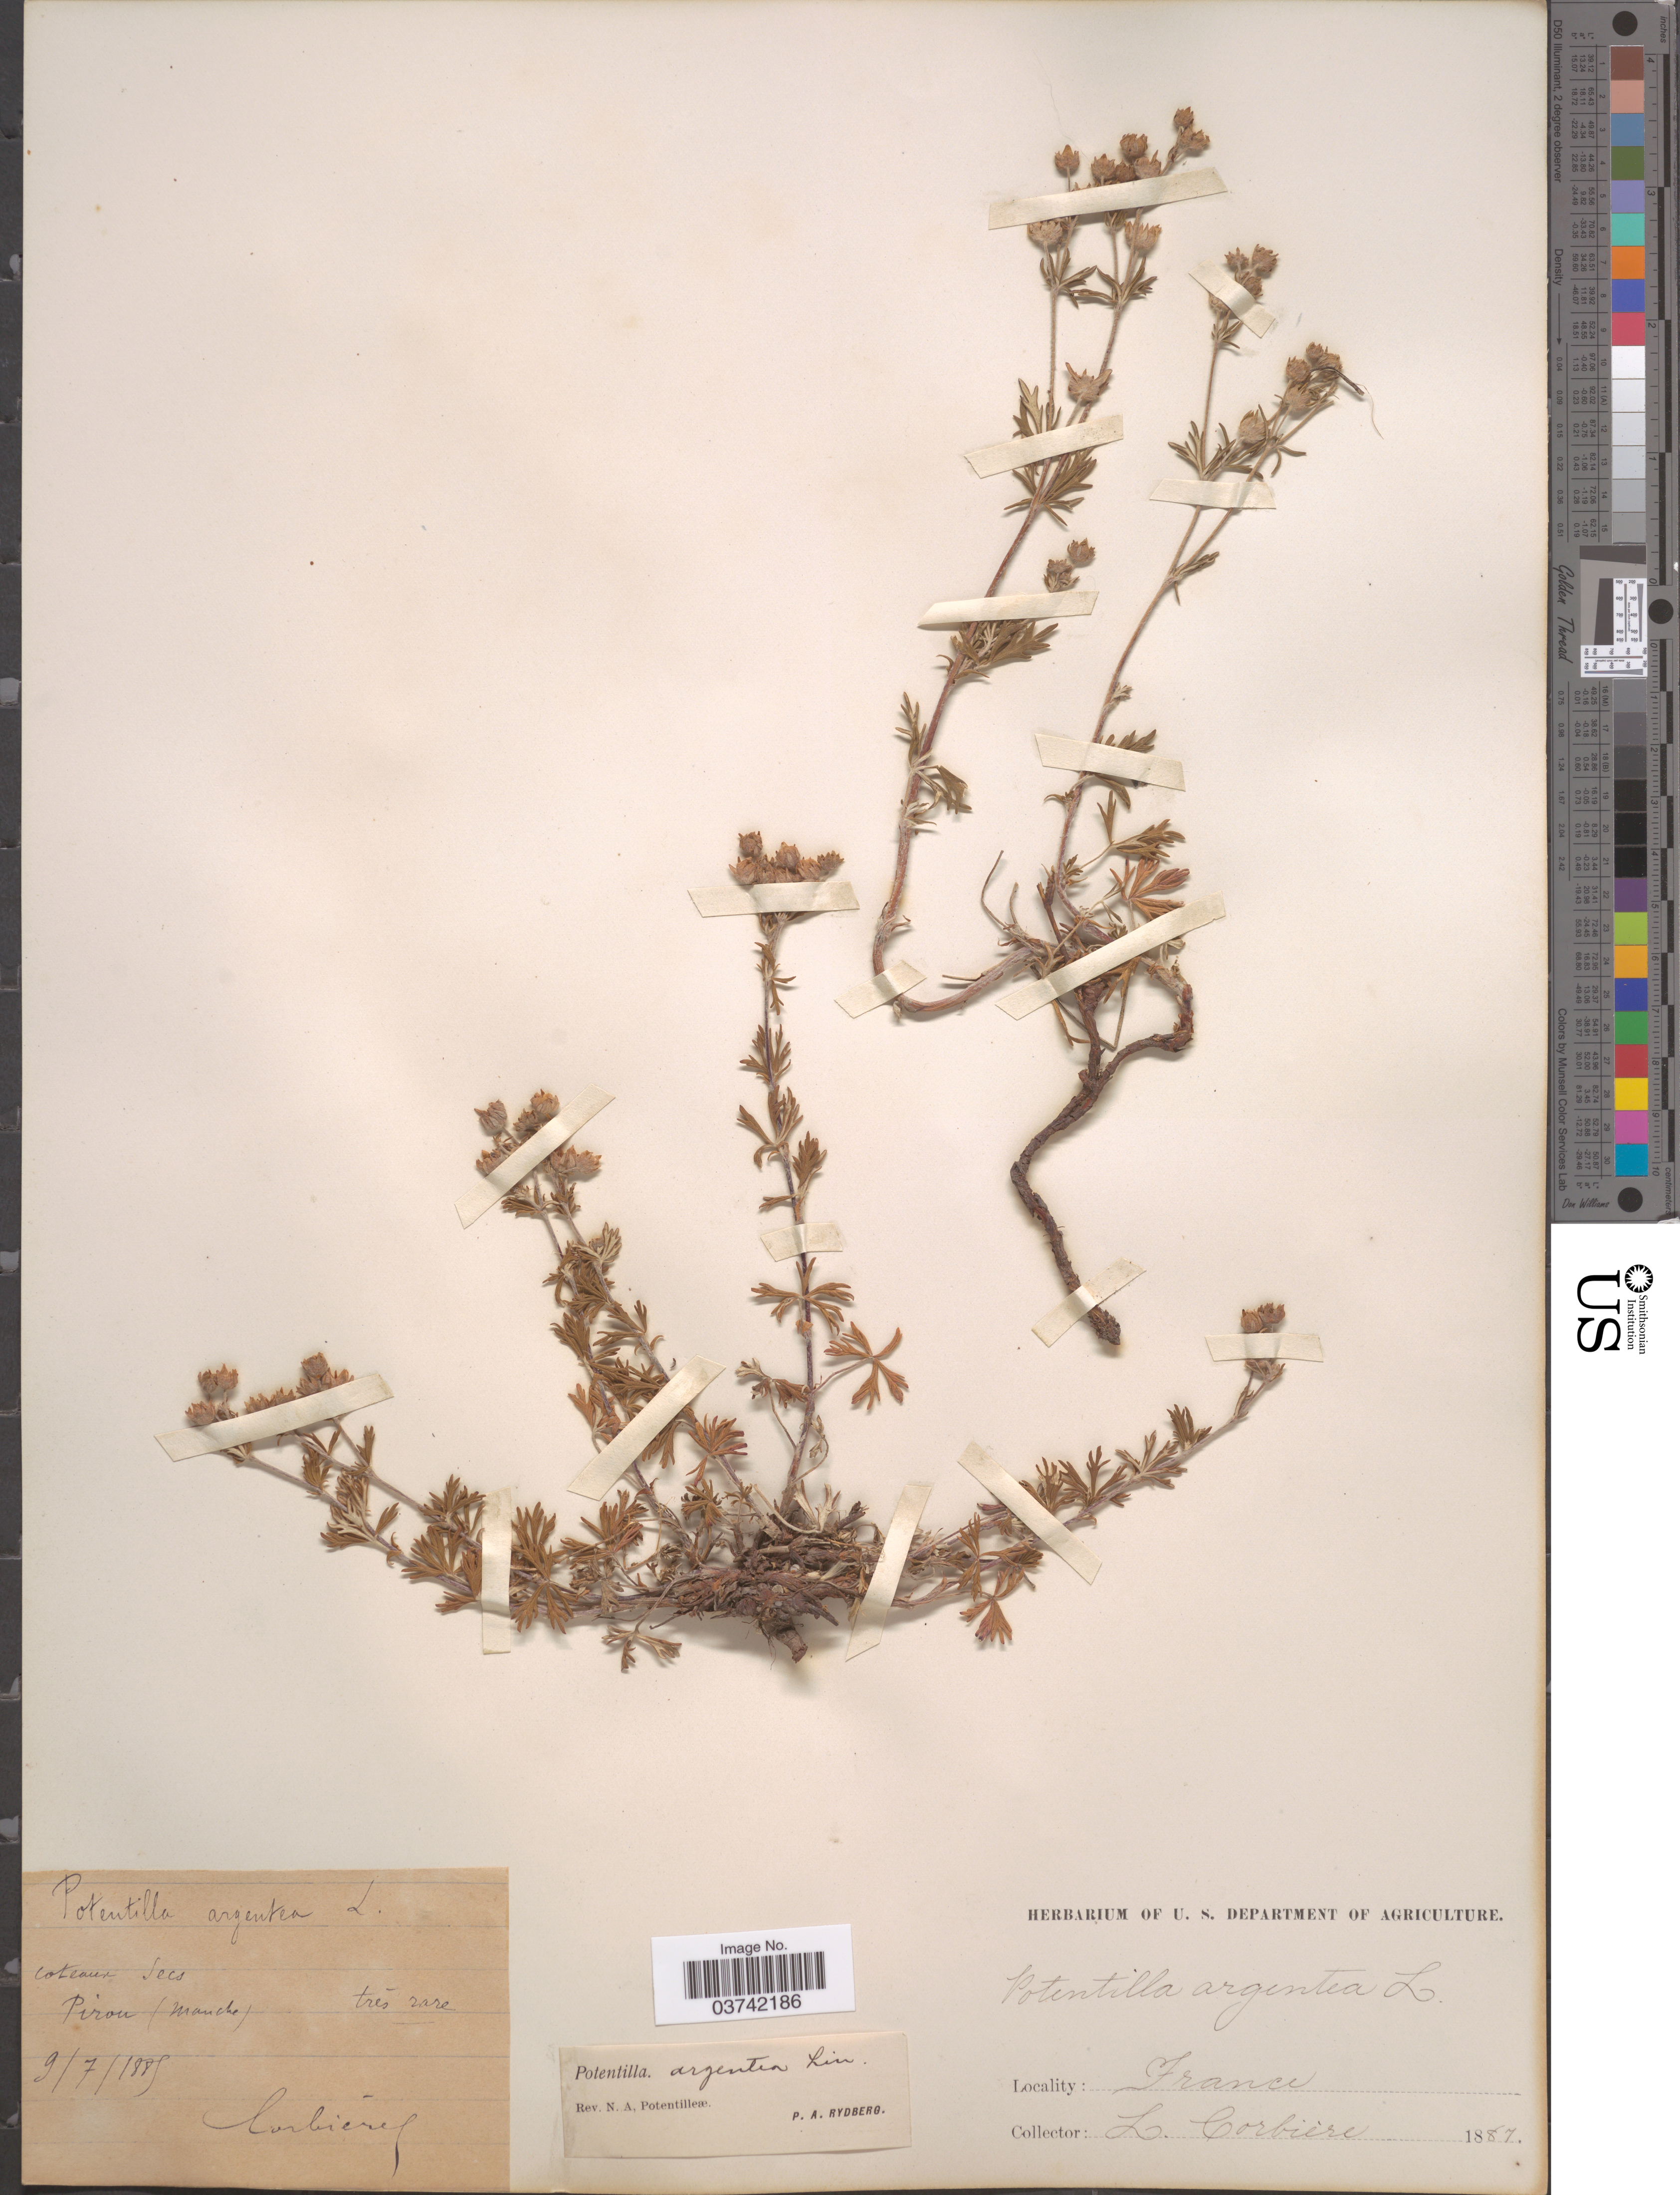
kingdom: Plantae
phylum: Tracheophyta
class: Magnoliopsida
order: Rosales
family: Rosaceae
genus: Potentilla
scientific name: Potentilla argentea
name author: L.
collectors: L. Corbière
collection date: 1887-07-09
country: France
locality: Coteaux Secs. Pirou (Manche) trés rare.